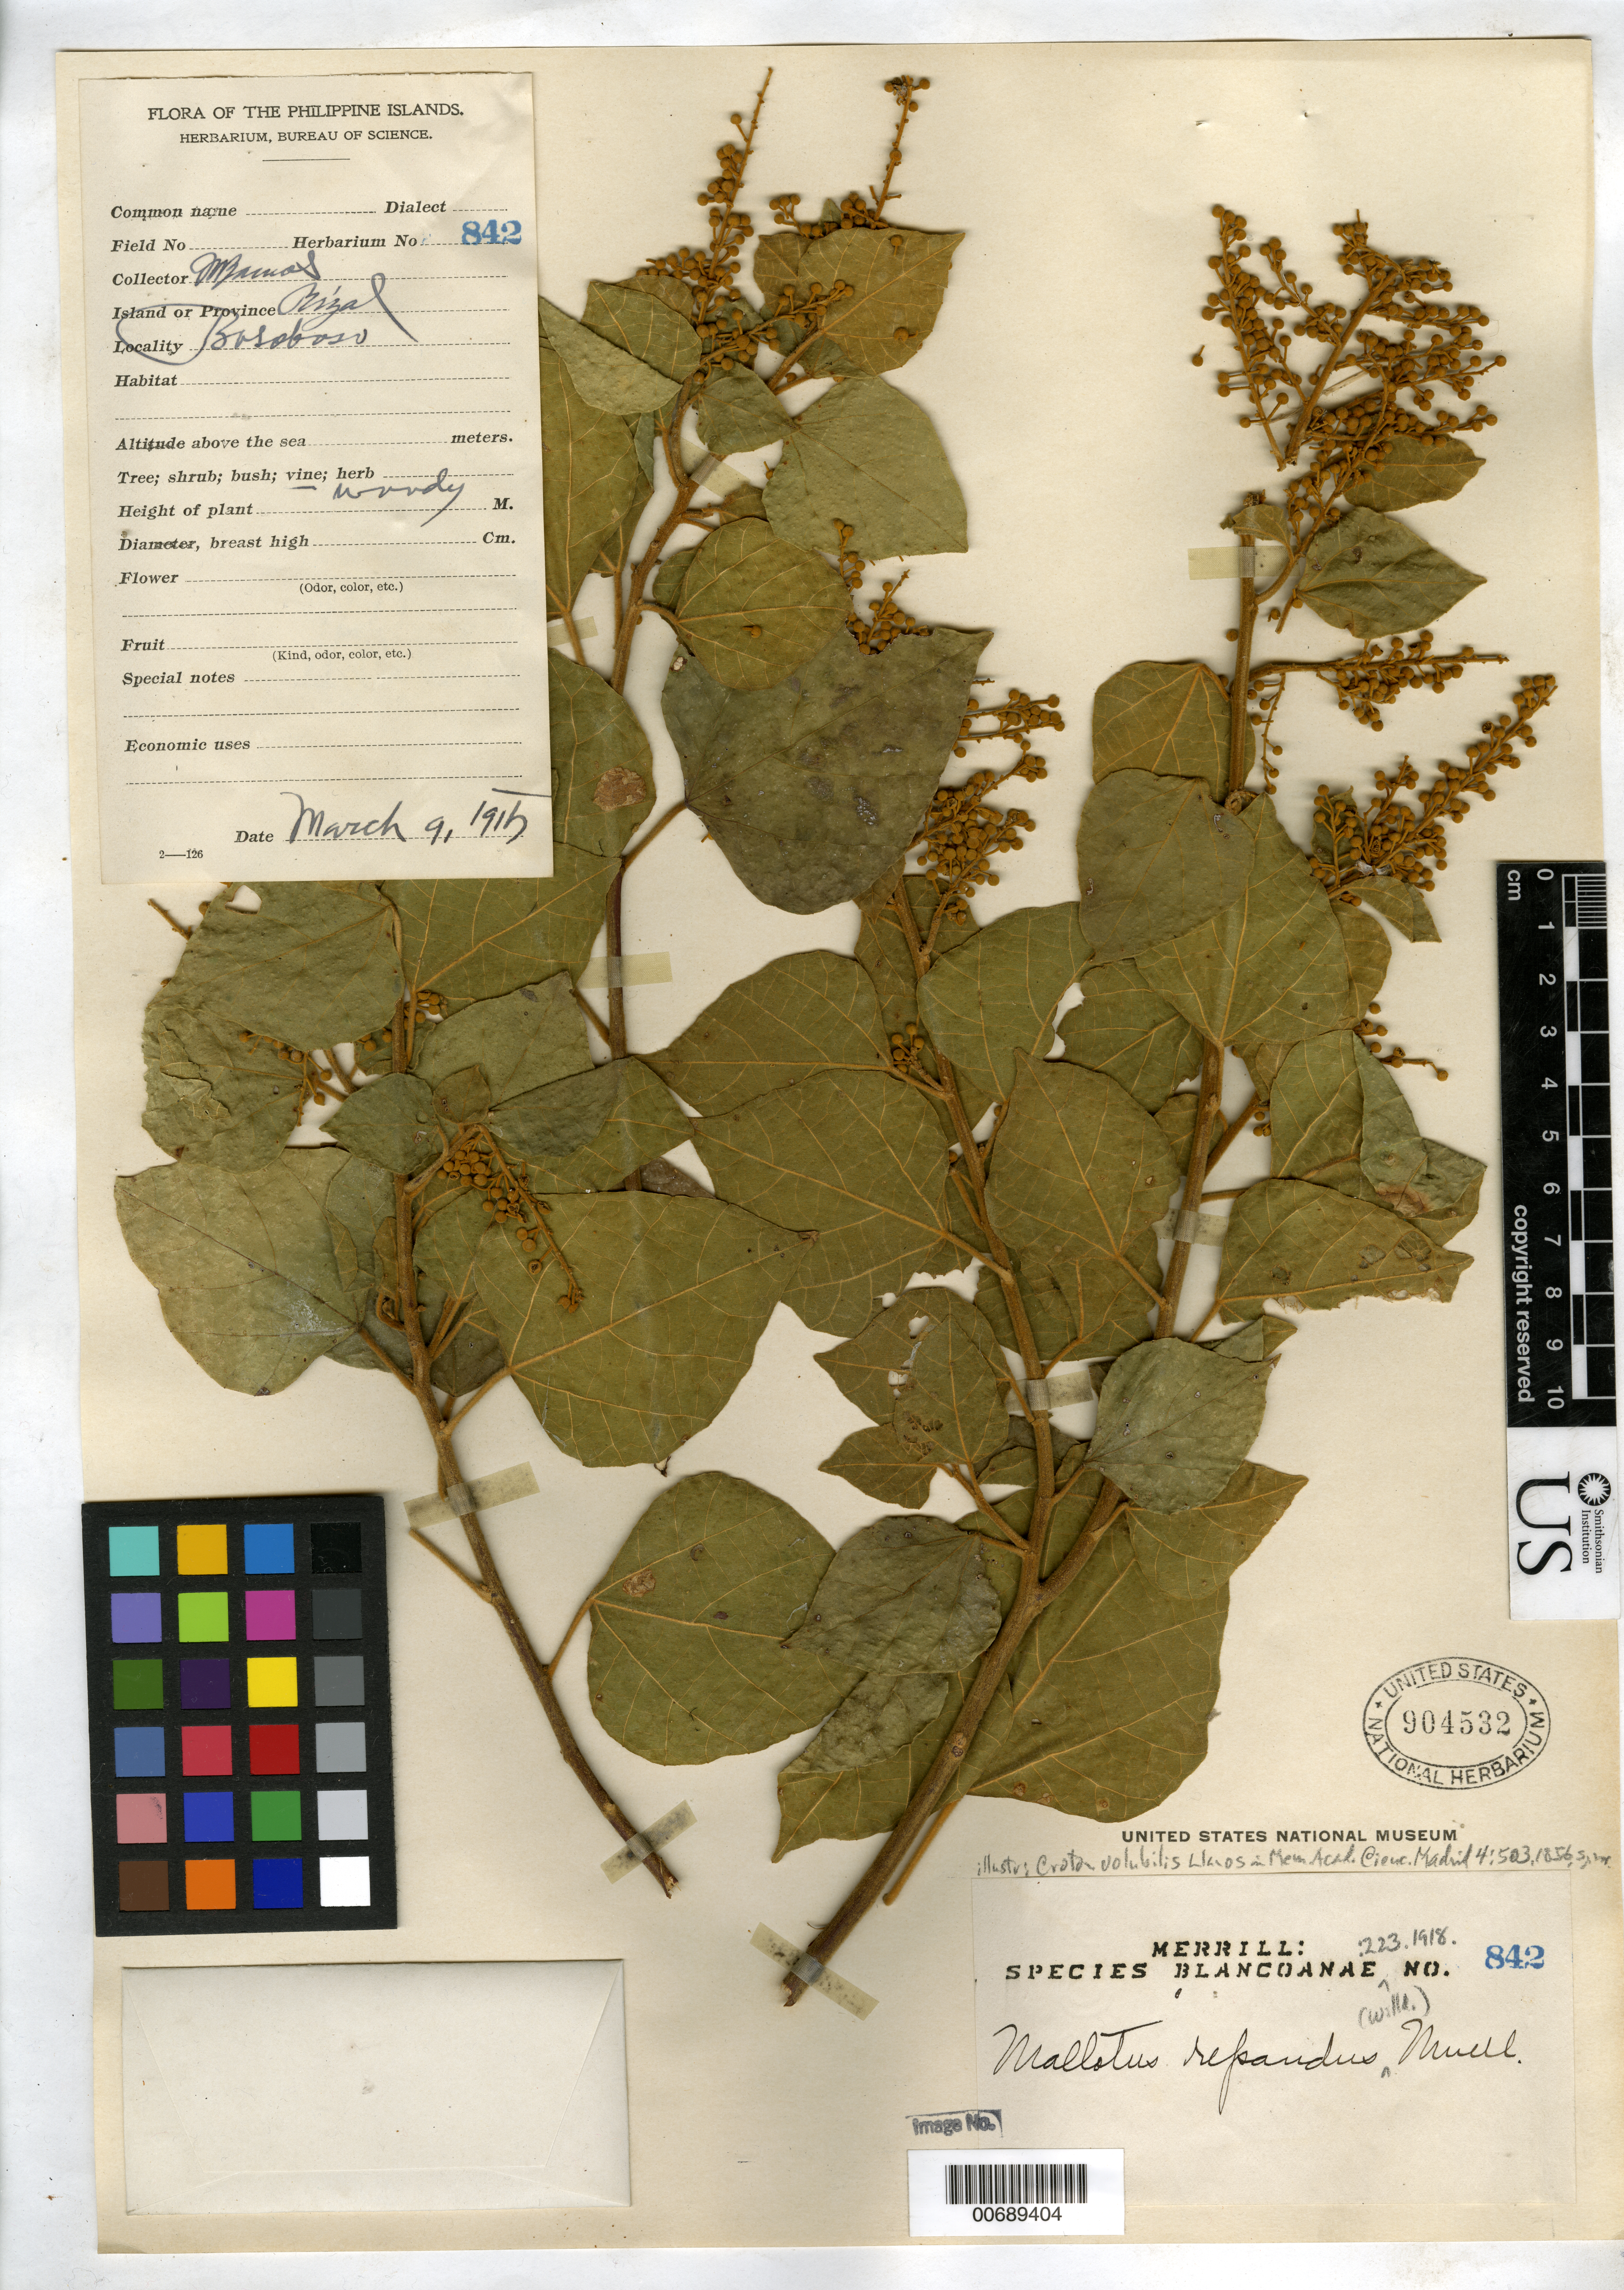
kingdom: Plantae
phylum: Tracheophyta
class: Magnoliopsida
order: Malpighiales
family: Euphorbiaceae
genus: Croton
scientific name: Croton volubilis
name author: Llanos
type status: Neotype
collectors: M. Ramos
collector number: Sp. Blancoan. 0842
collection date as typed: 09 Mar 1915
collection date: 1915-03-09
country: Philippines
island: Luzon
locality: Prov. Rizal, Bosoboso.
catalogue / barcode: US 904532